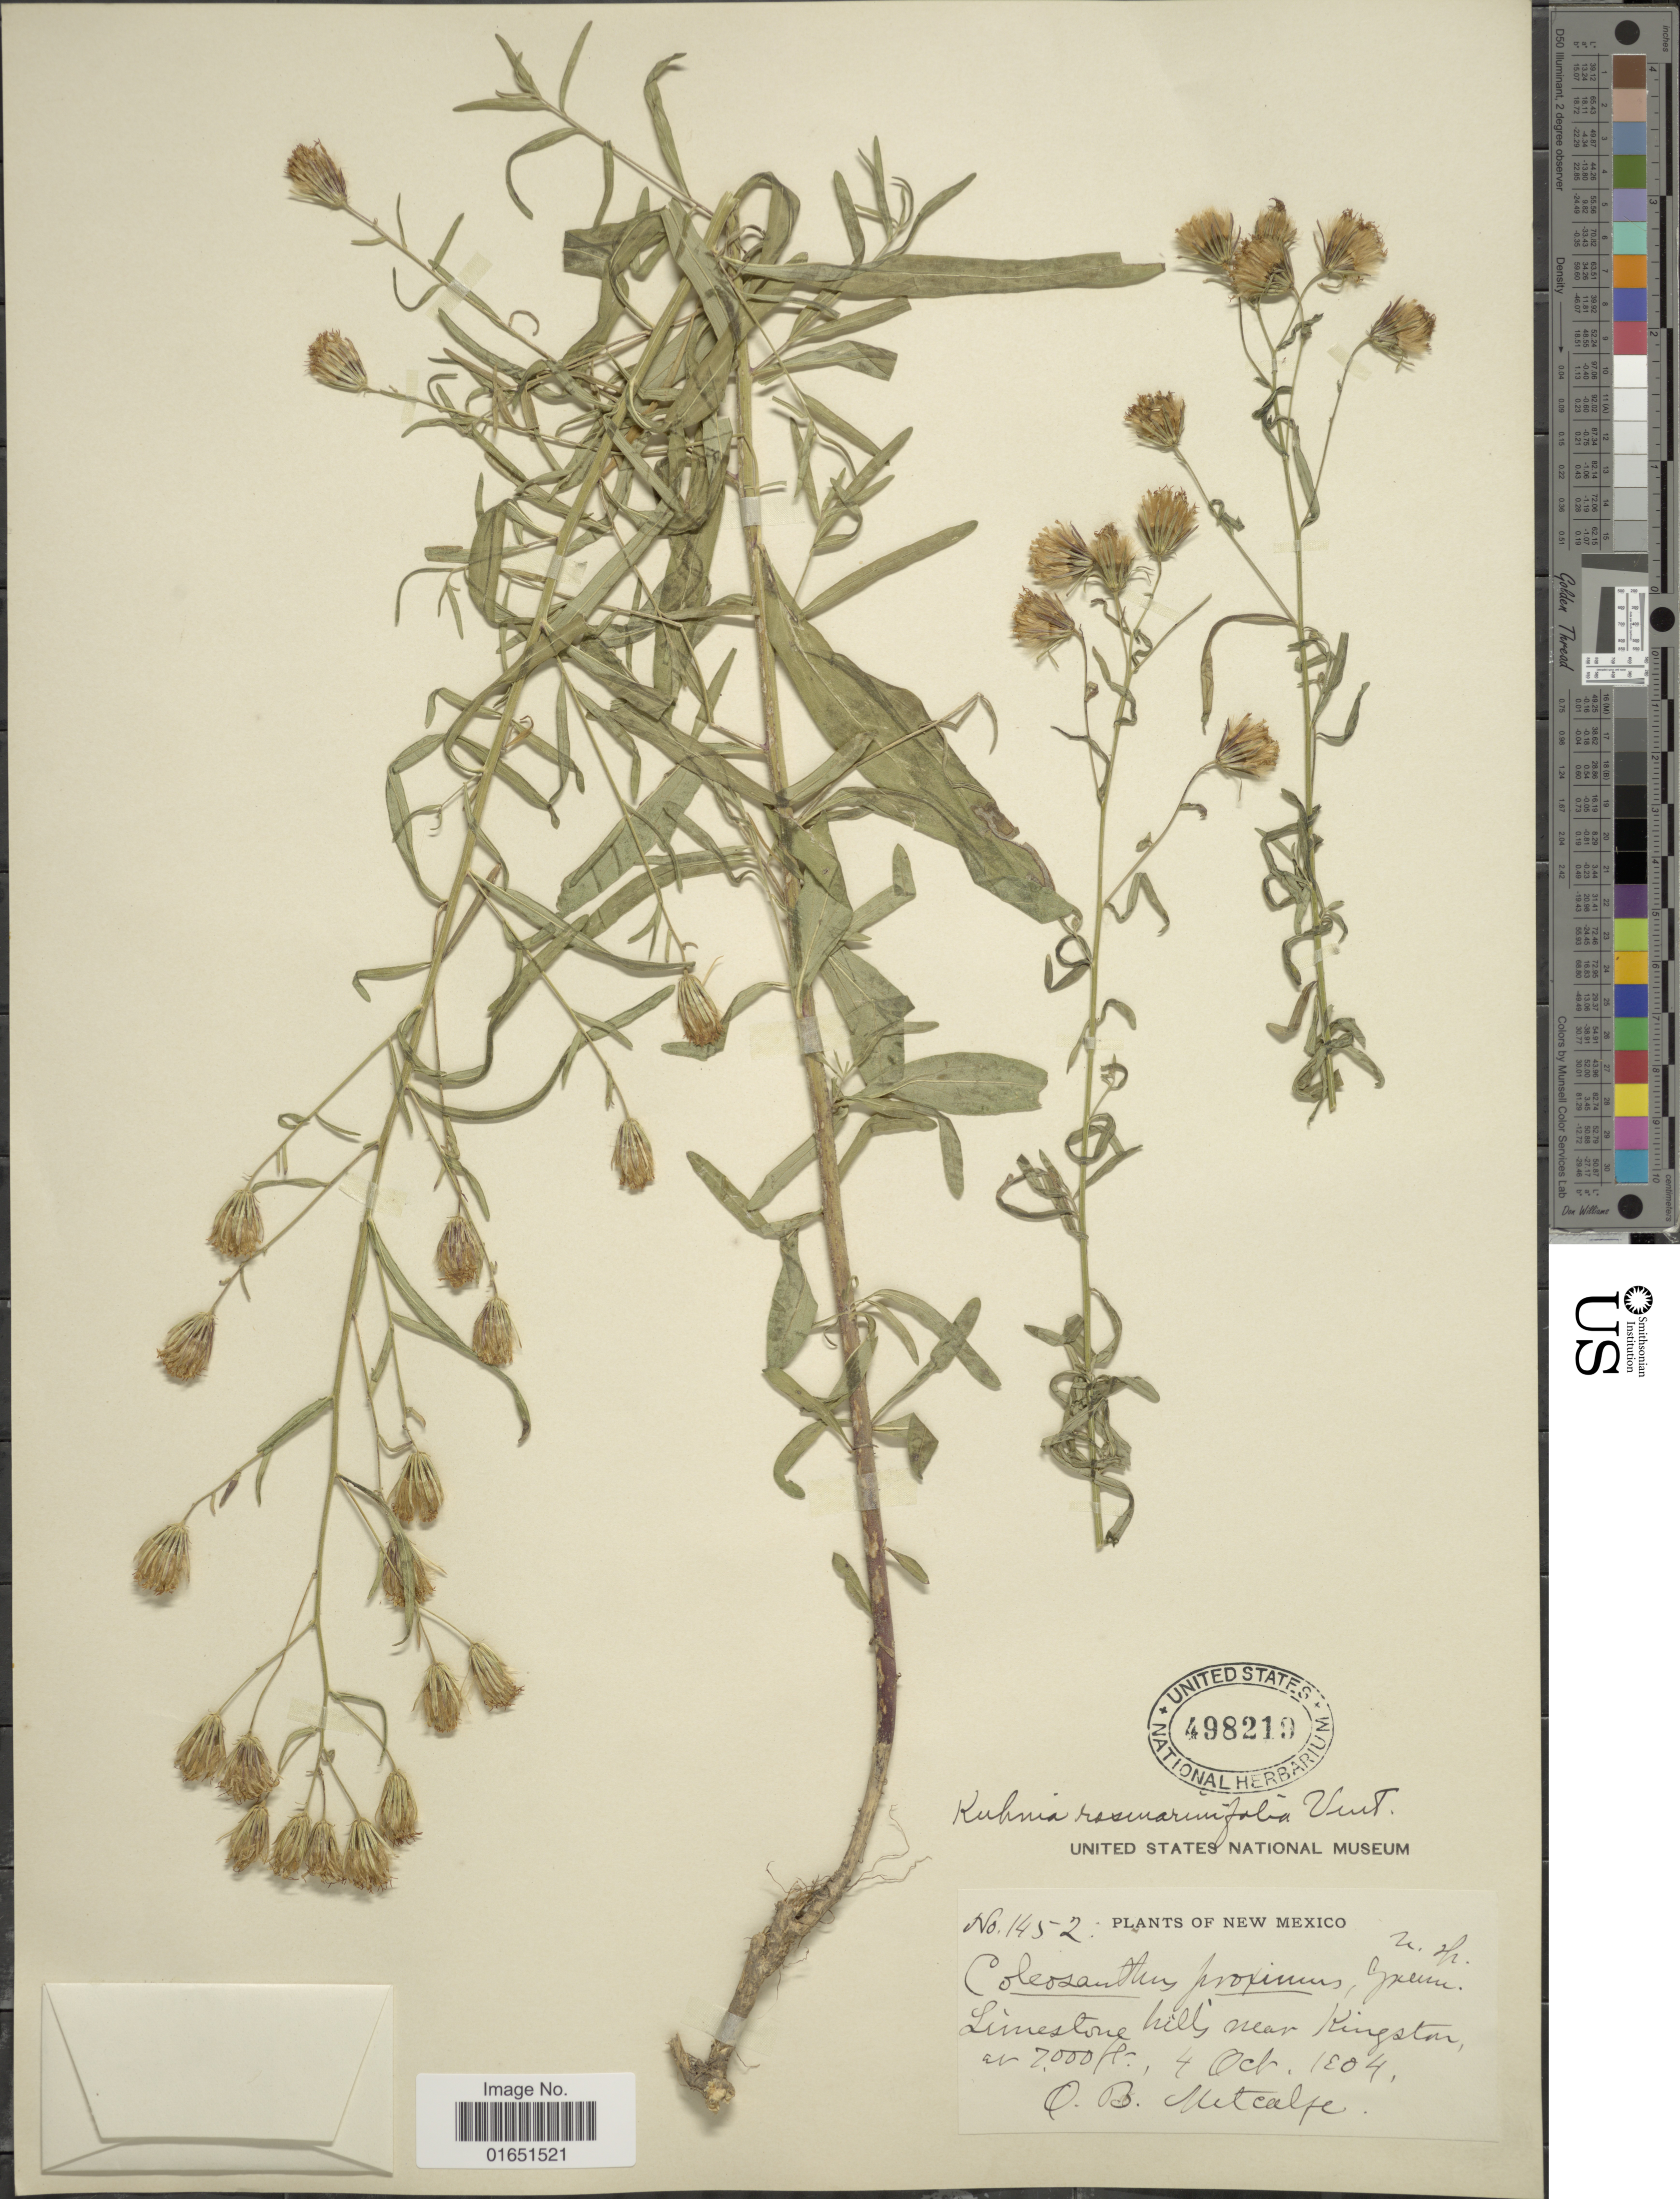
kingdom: Plantae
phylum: Tracheophyta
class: Magnoliopsida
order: Asterales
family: Asteraceae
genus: Brickellia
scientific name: Brickellia rosmarinifolia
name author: (Vent.) W.A. Weber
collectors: O. B. Metcalfe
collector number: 1452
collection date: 1904-10-04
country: United States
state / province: New Mexico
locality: Limestone hills near Kingston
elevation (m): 2134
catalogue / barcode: US 498219